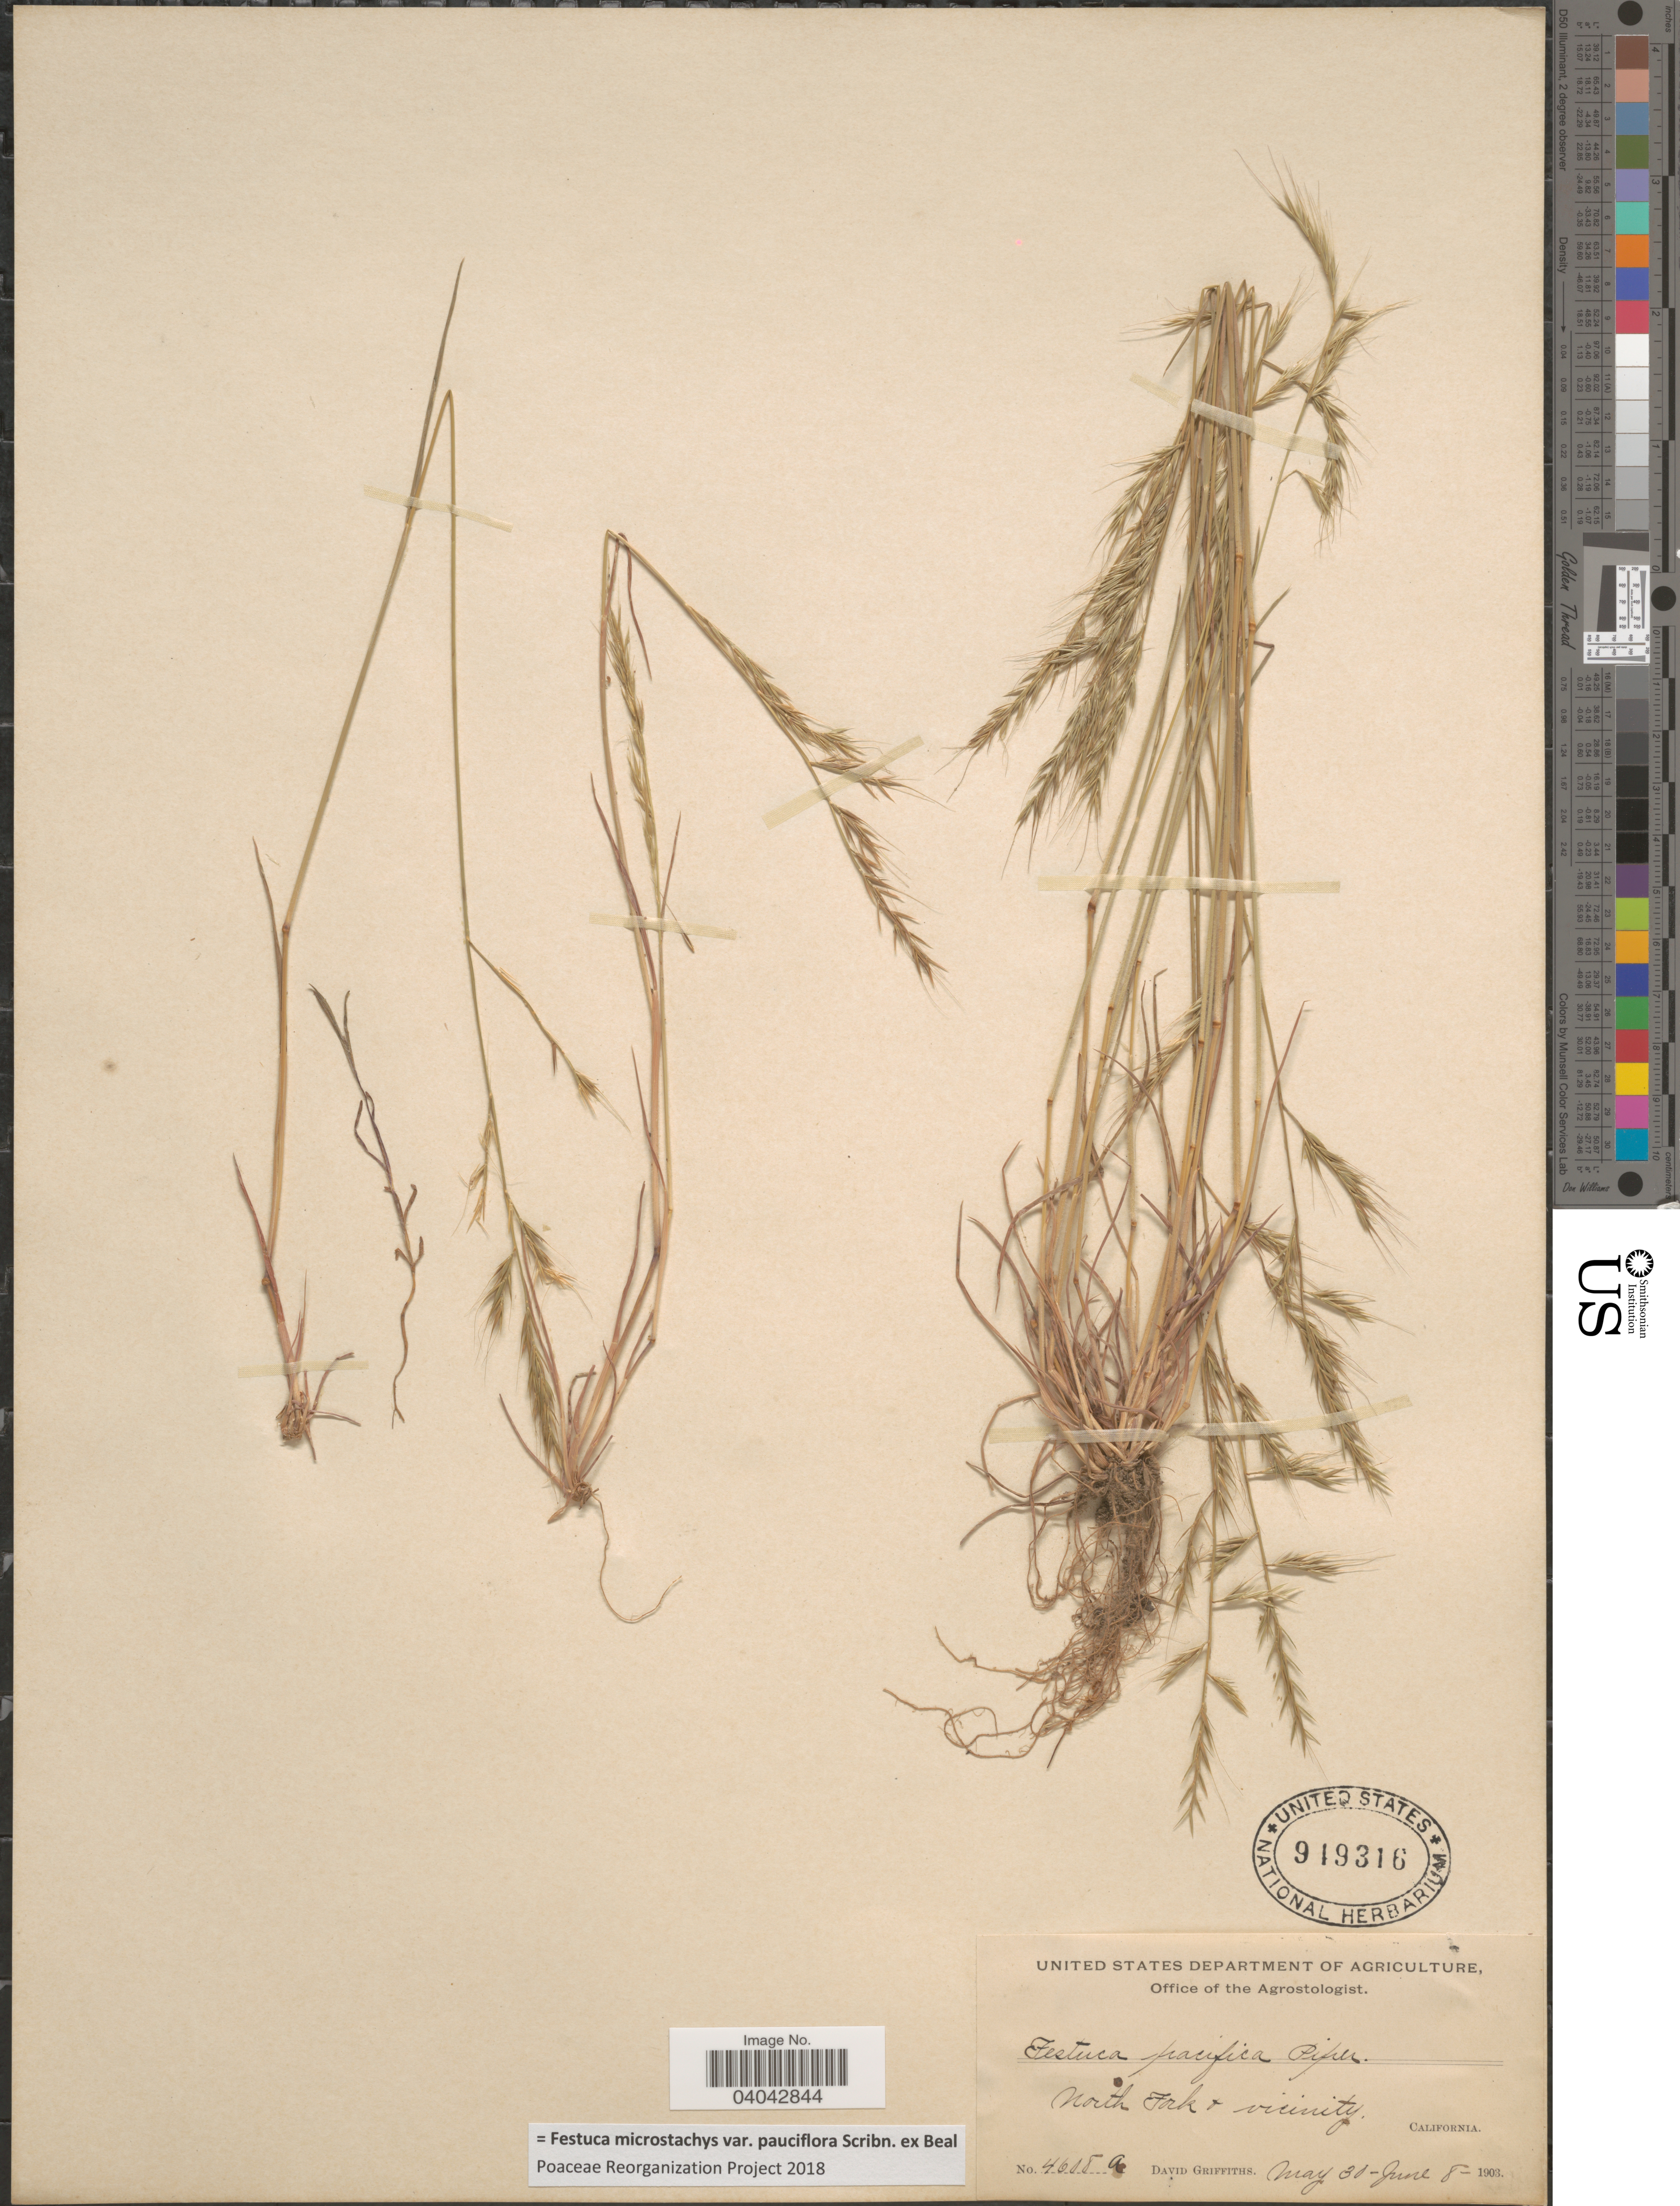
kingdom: Plantae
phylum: Tracheophyta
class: Liliopsida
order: Poales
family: Poaceae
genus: Festuca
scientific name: Festuca microstachys var. pauciflora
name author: Scribn. ex W.J. Beal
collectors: D. Griffiths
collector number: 4608A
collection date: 1903-05-30/1903-06-08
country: United States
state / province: California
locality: North Fork & vicinity.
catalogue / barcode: US 949316